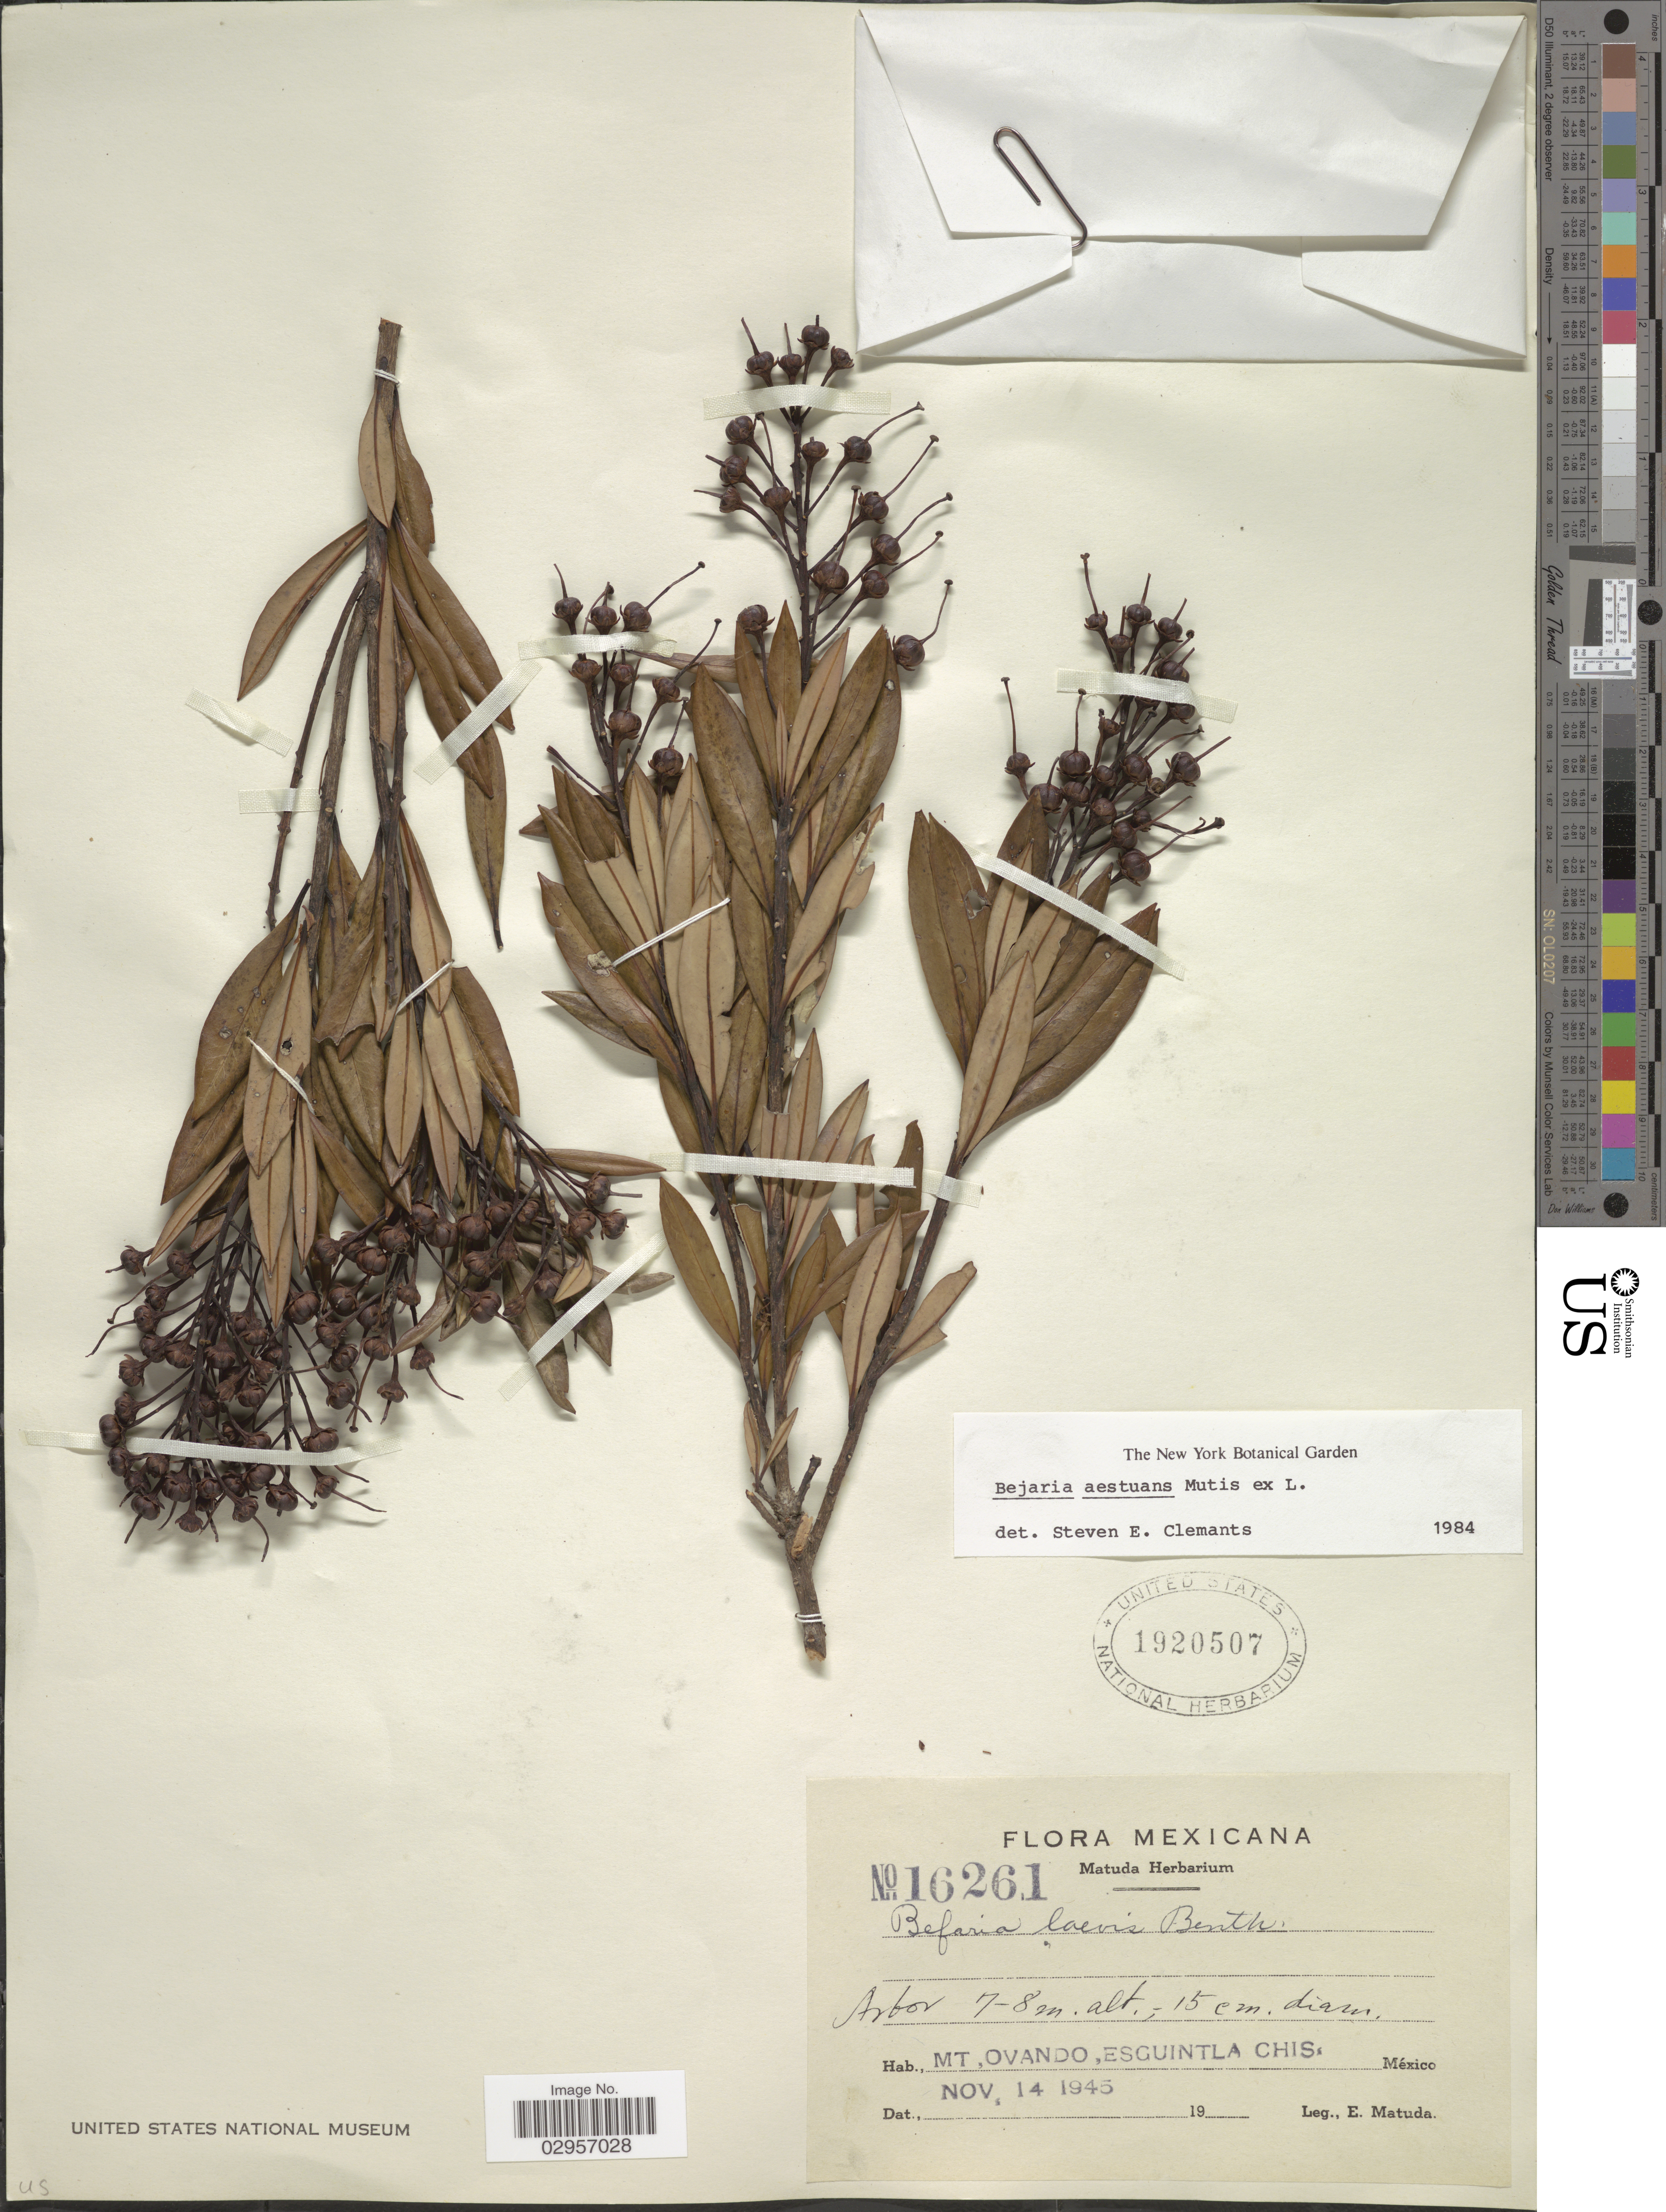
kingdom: Plantae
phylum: Tracheophyta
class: Magnoliopsida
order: Ericales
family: Ericaceae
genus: Befaria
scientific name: Befaria aestuans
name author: Mutis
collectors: E. Matuda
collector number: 16261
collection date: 1945-11-14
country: Mexico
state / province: Chiapas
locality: Mt. Ovando, Escuintla Chis., México.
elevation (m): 7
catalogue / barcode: US 1920507